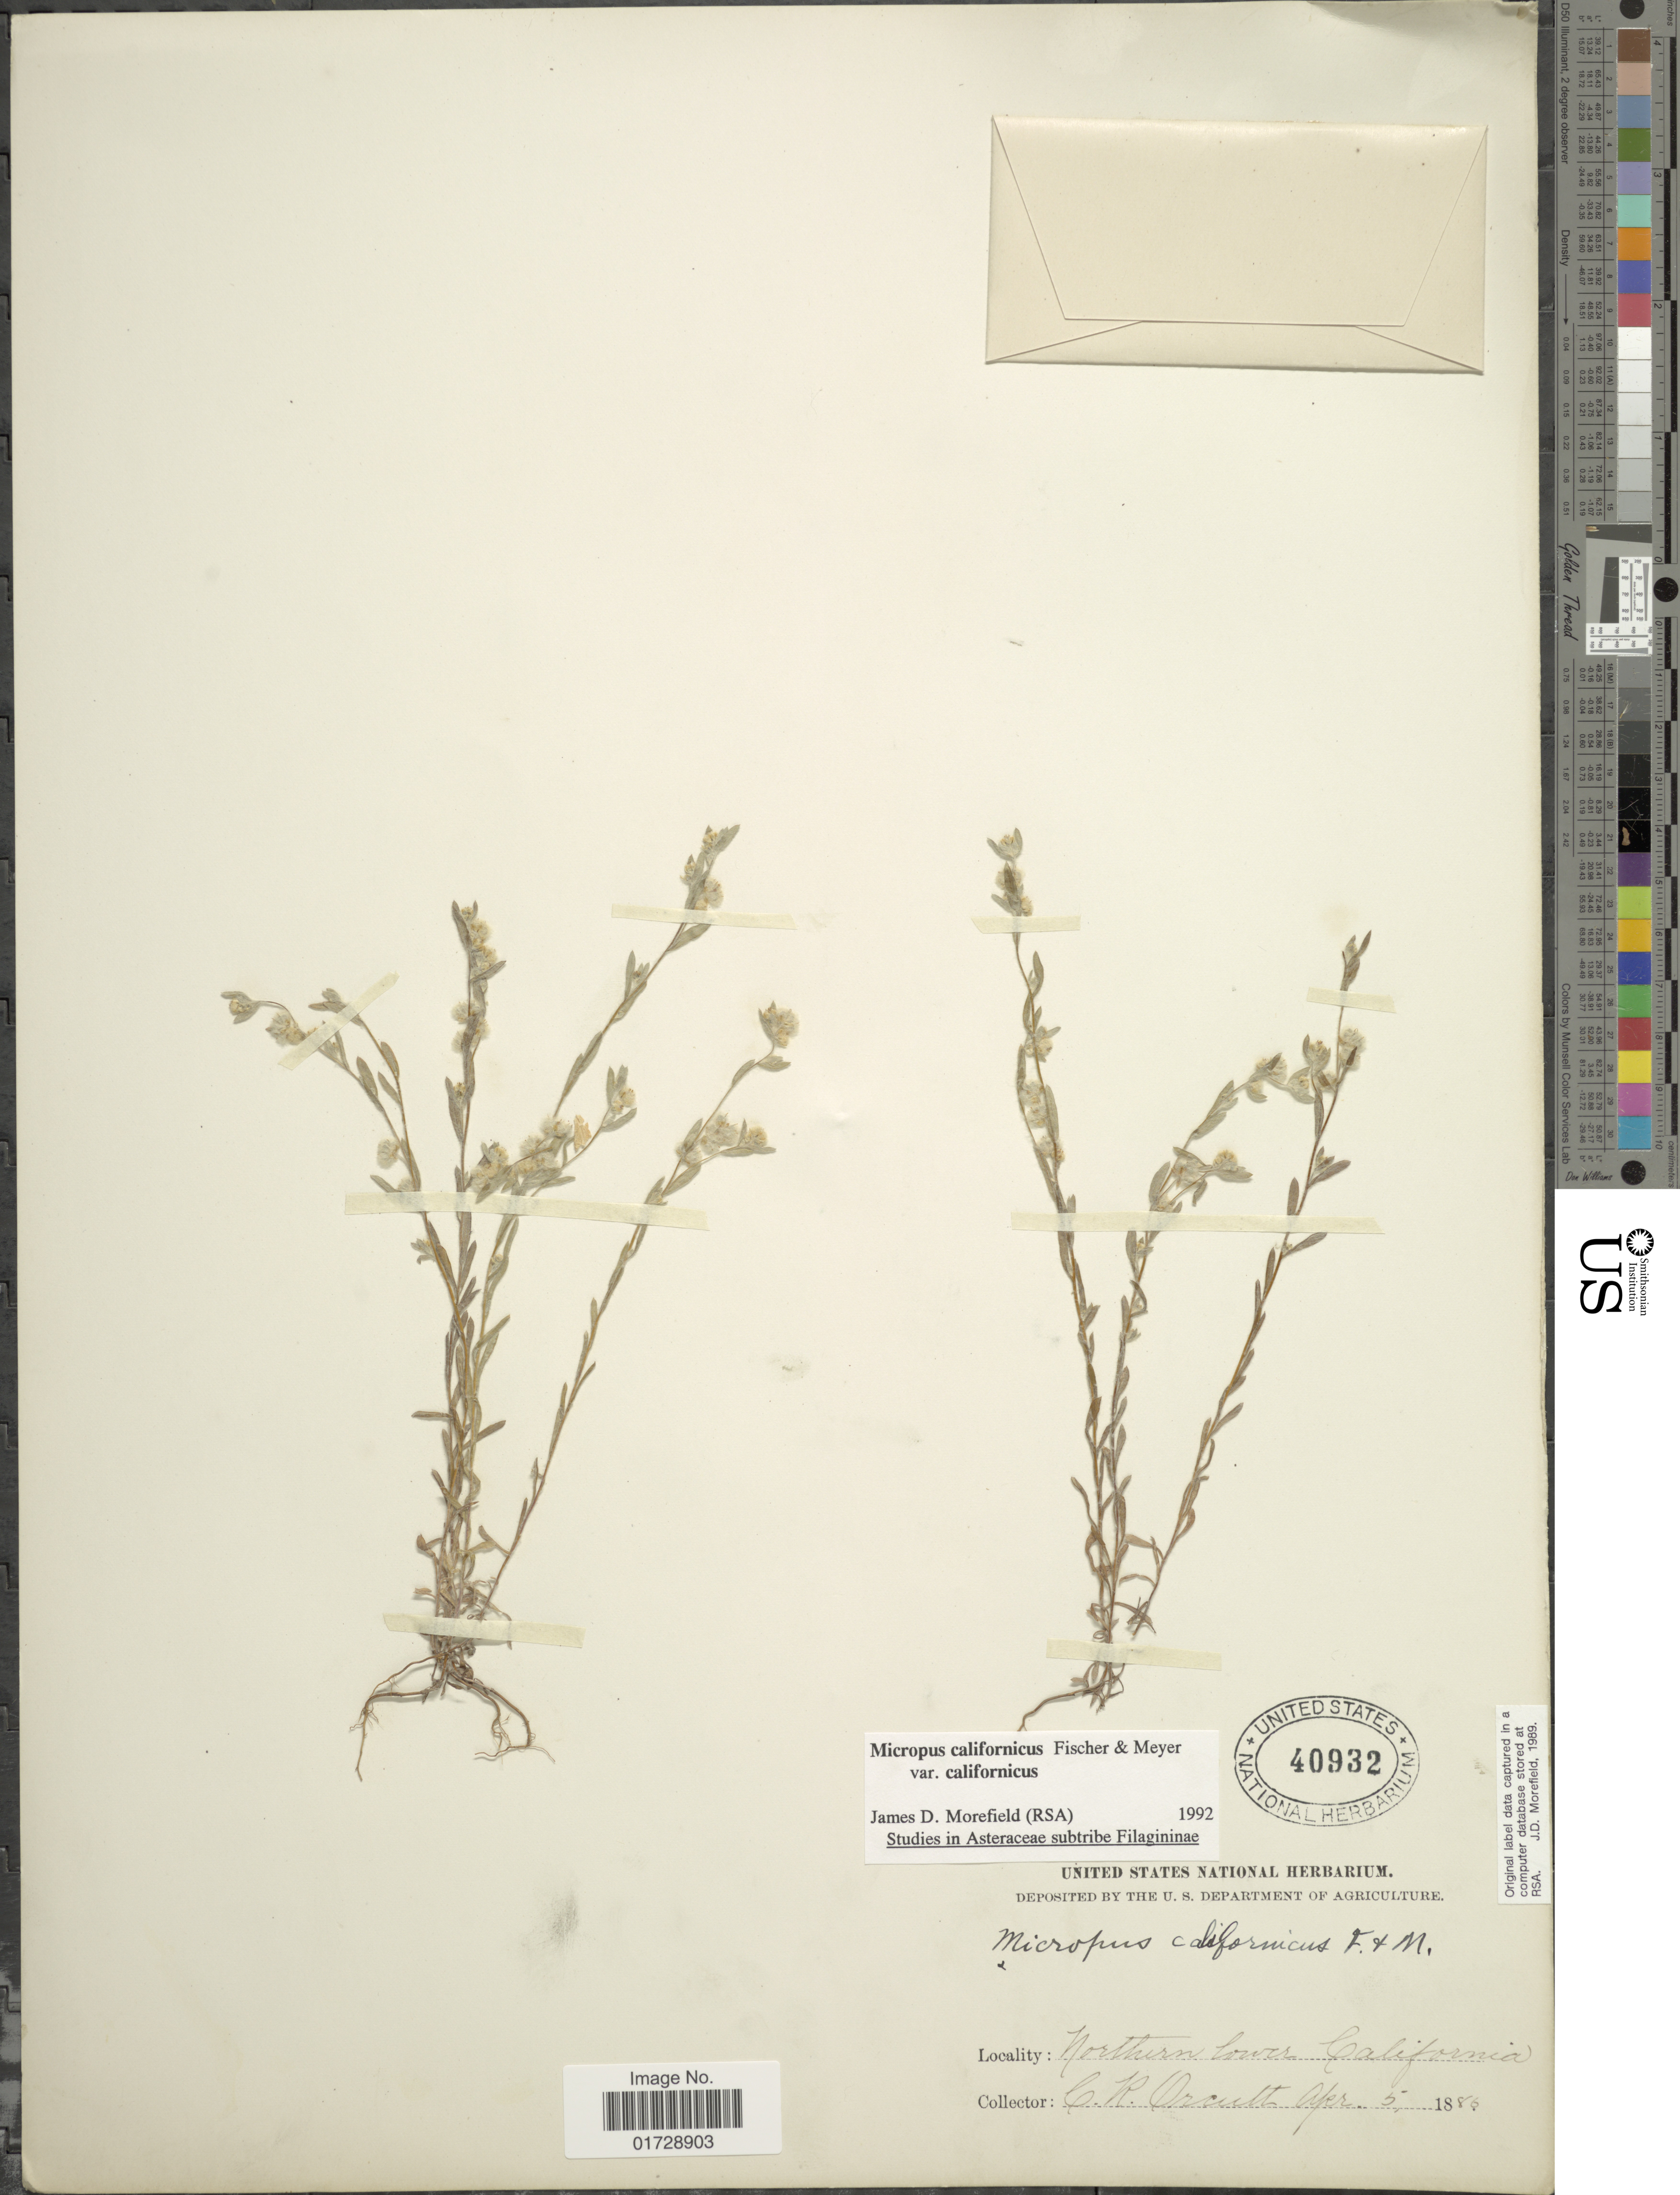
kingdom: Plantae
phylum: Tracheophyta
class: Magnoliopsida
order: Asterales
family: Asteraceae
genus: Micropus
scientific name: Micropus californicus var. californicus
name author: Fisch. & C.A. Mey.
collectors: C. R. Orcutt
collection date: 1886-04-05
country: United States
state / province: California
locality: Northern lower California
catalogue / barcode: US 40932